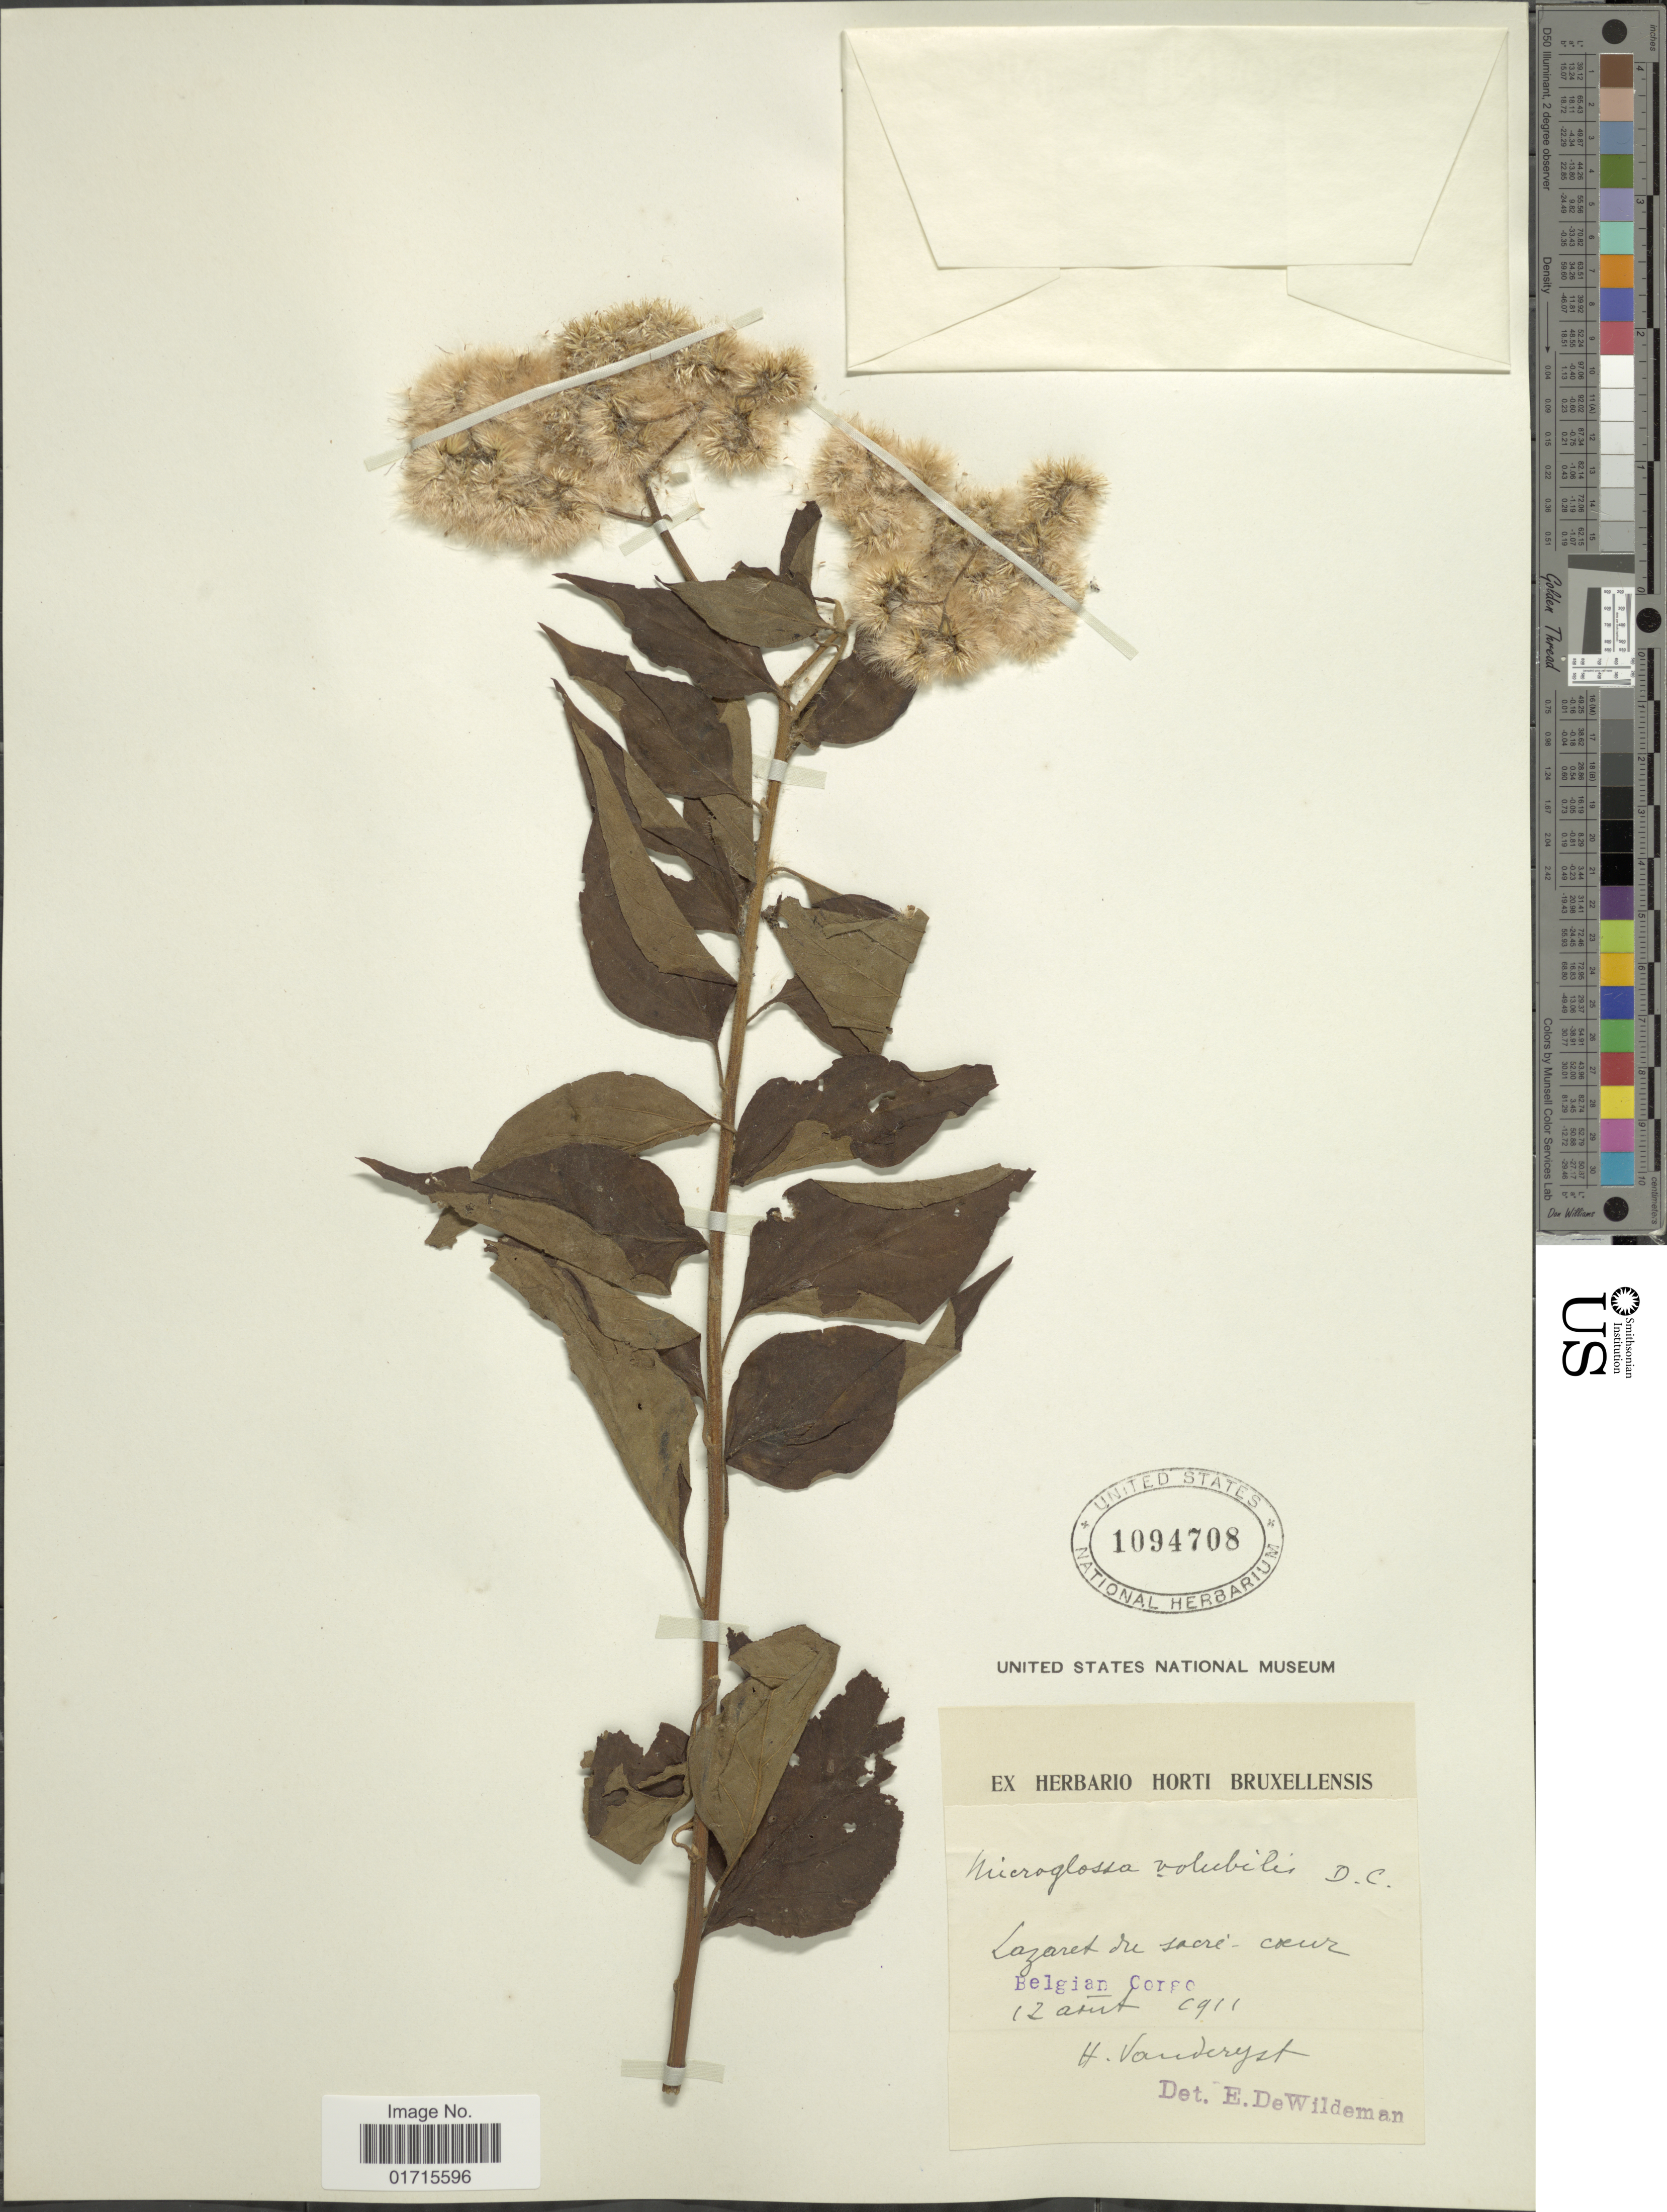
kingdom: Plantae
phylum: Tracheophyta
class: Magnoliopsida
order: Asterales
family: Asteraceae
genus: Microglossa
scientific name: Microglossa volubilis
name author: DC.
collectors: H. J. R. Vanderyst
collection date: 1911-08-12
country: Congo, Democratic Republic of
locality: Lazaret du sacre coeur, Belgian Congo.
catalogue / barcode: US 1094708